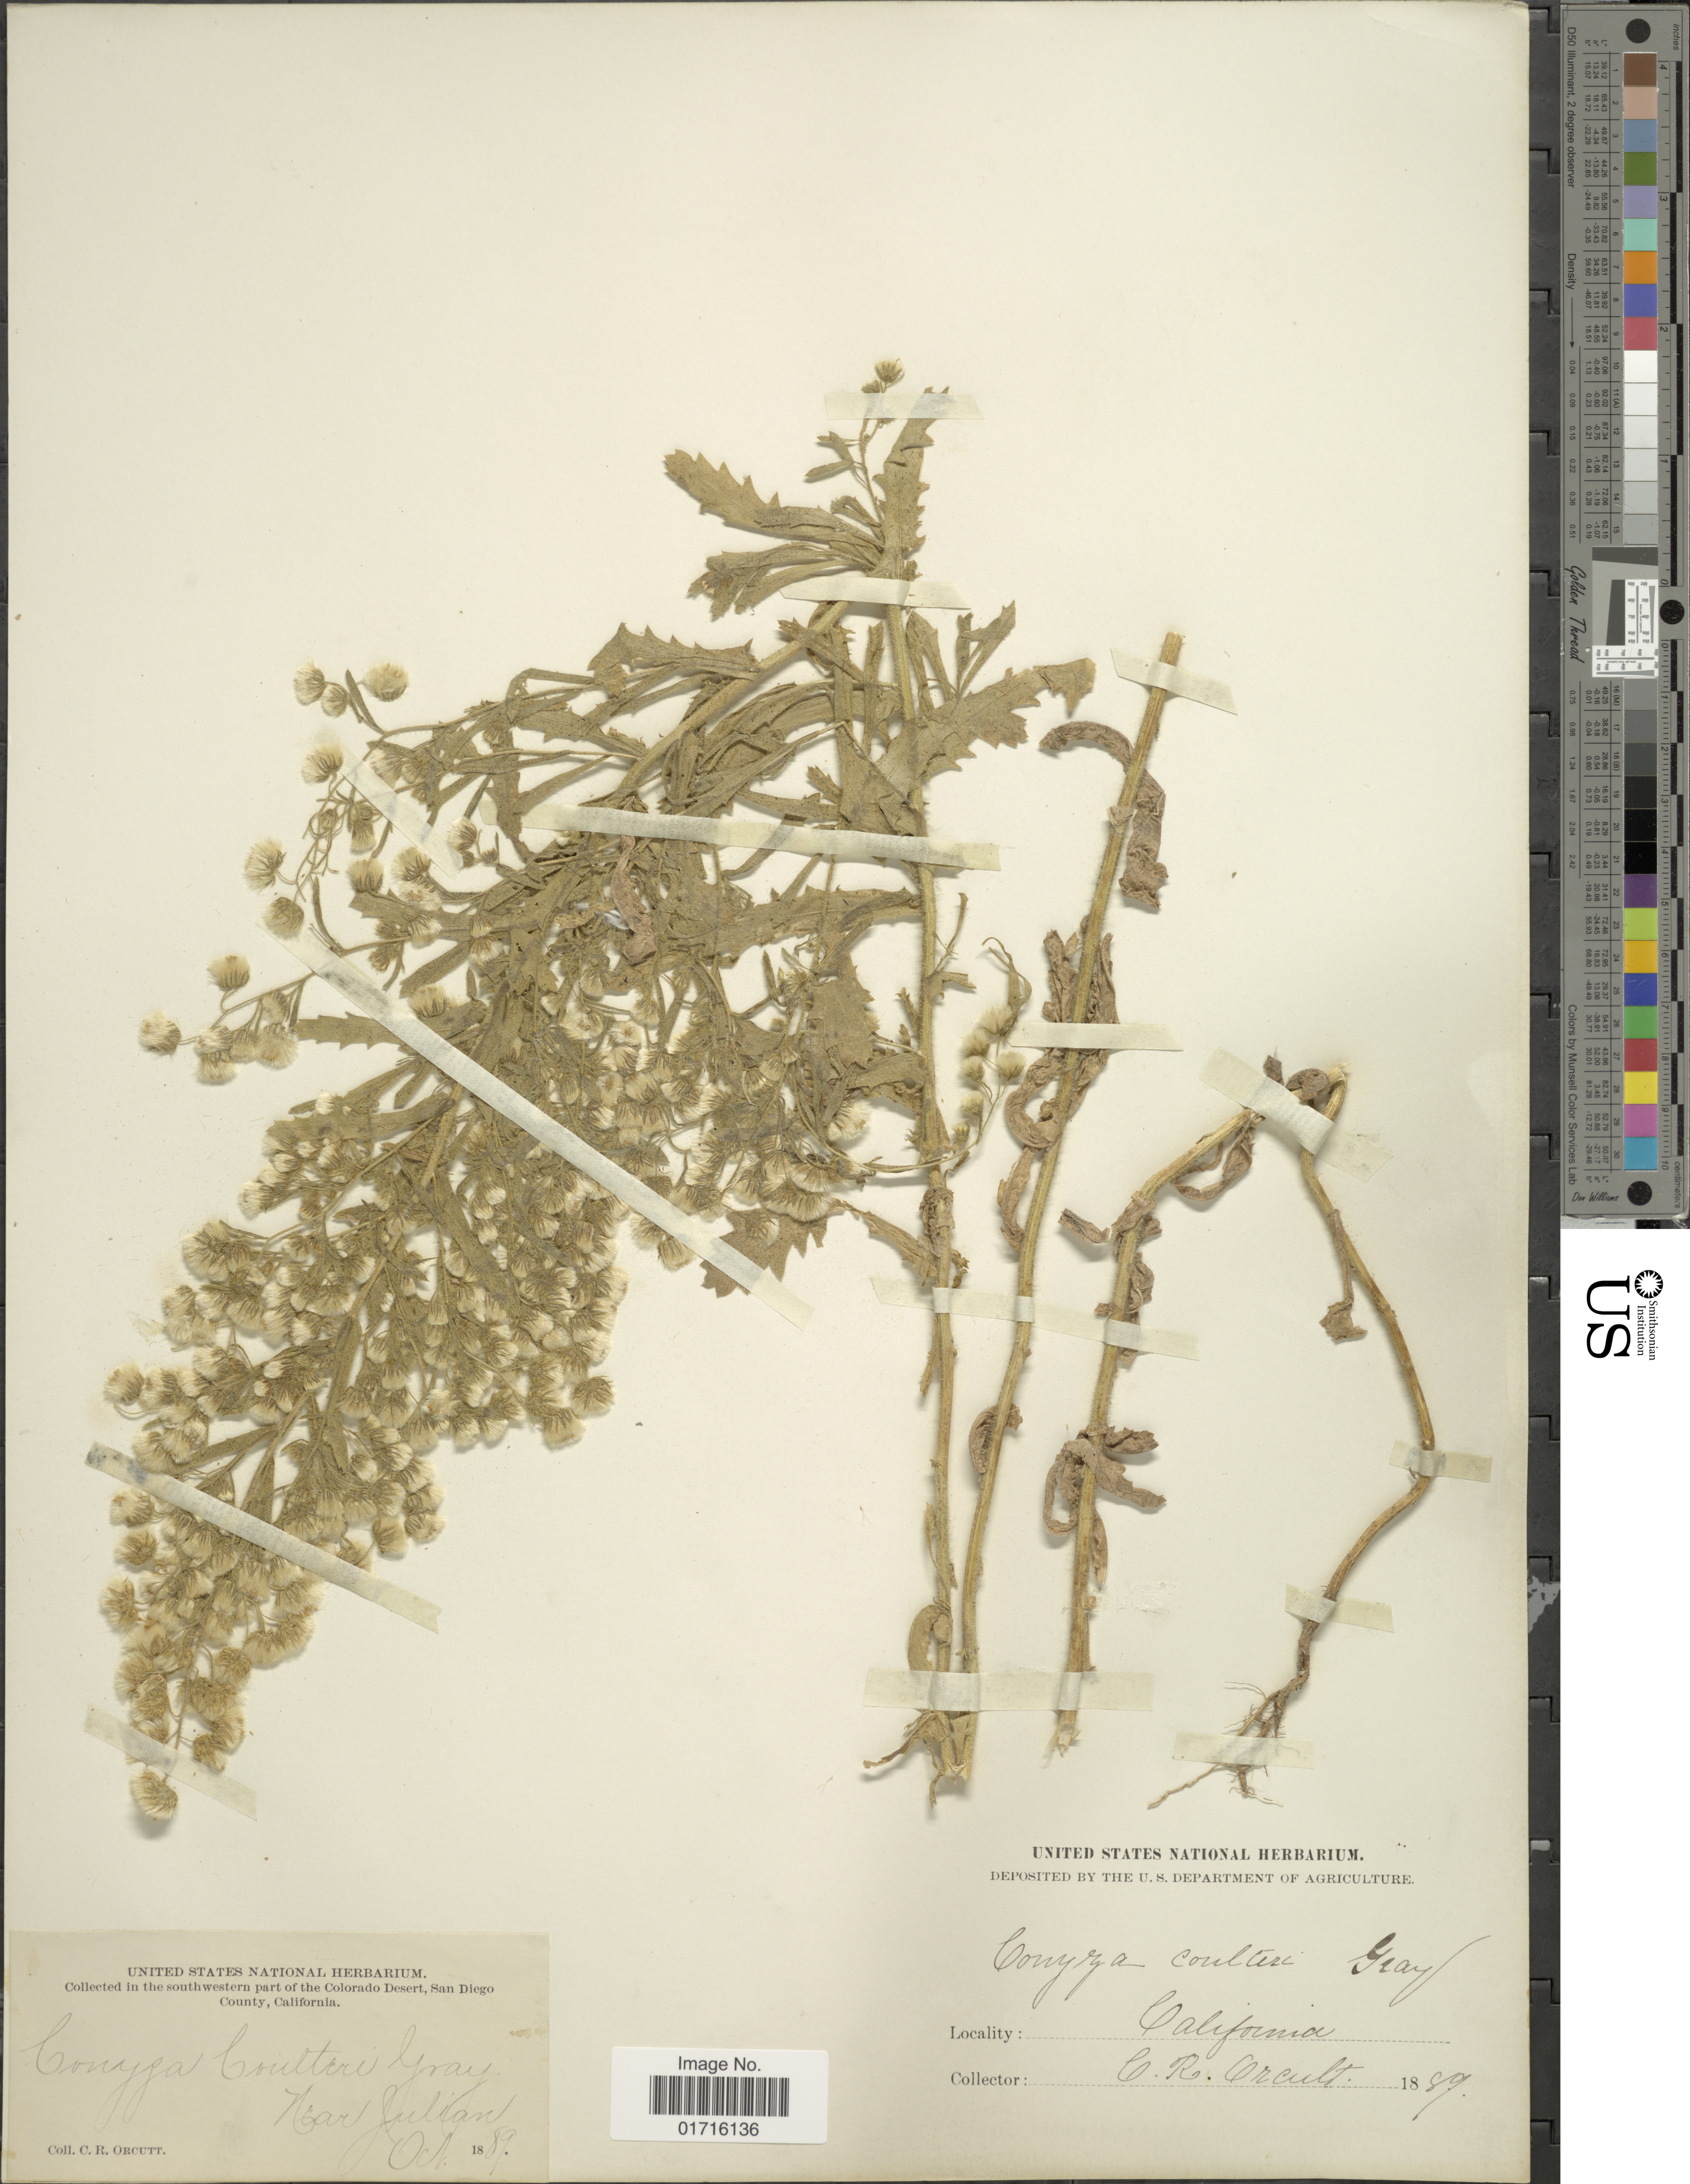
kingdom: Plantae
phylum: Tracheophyta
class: Magnoliopsida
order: Asterales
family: Asteraceae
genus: Conyza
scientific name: Conyza coulteri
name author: A. Gray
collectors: C. R. Orcutt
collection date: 1889-10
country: United States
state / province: California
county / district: San Diego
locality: Southwestern part of the Colorado Desert, San Diego County, Near Julian